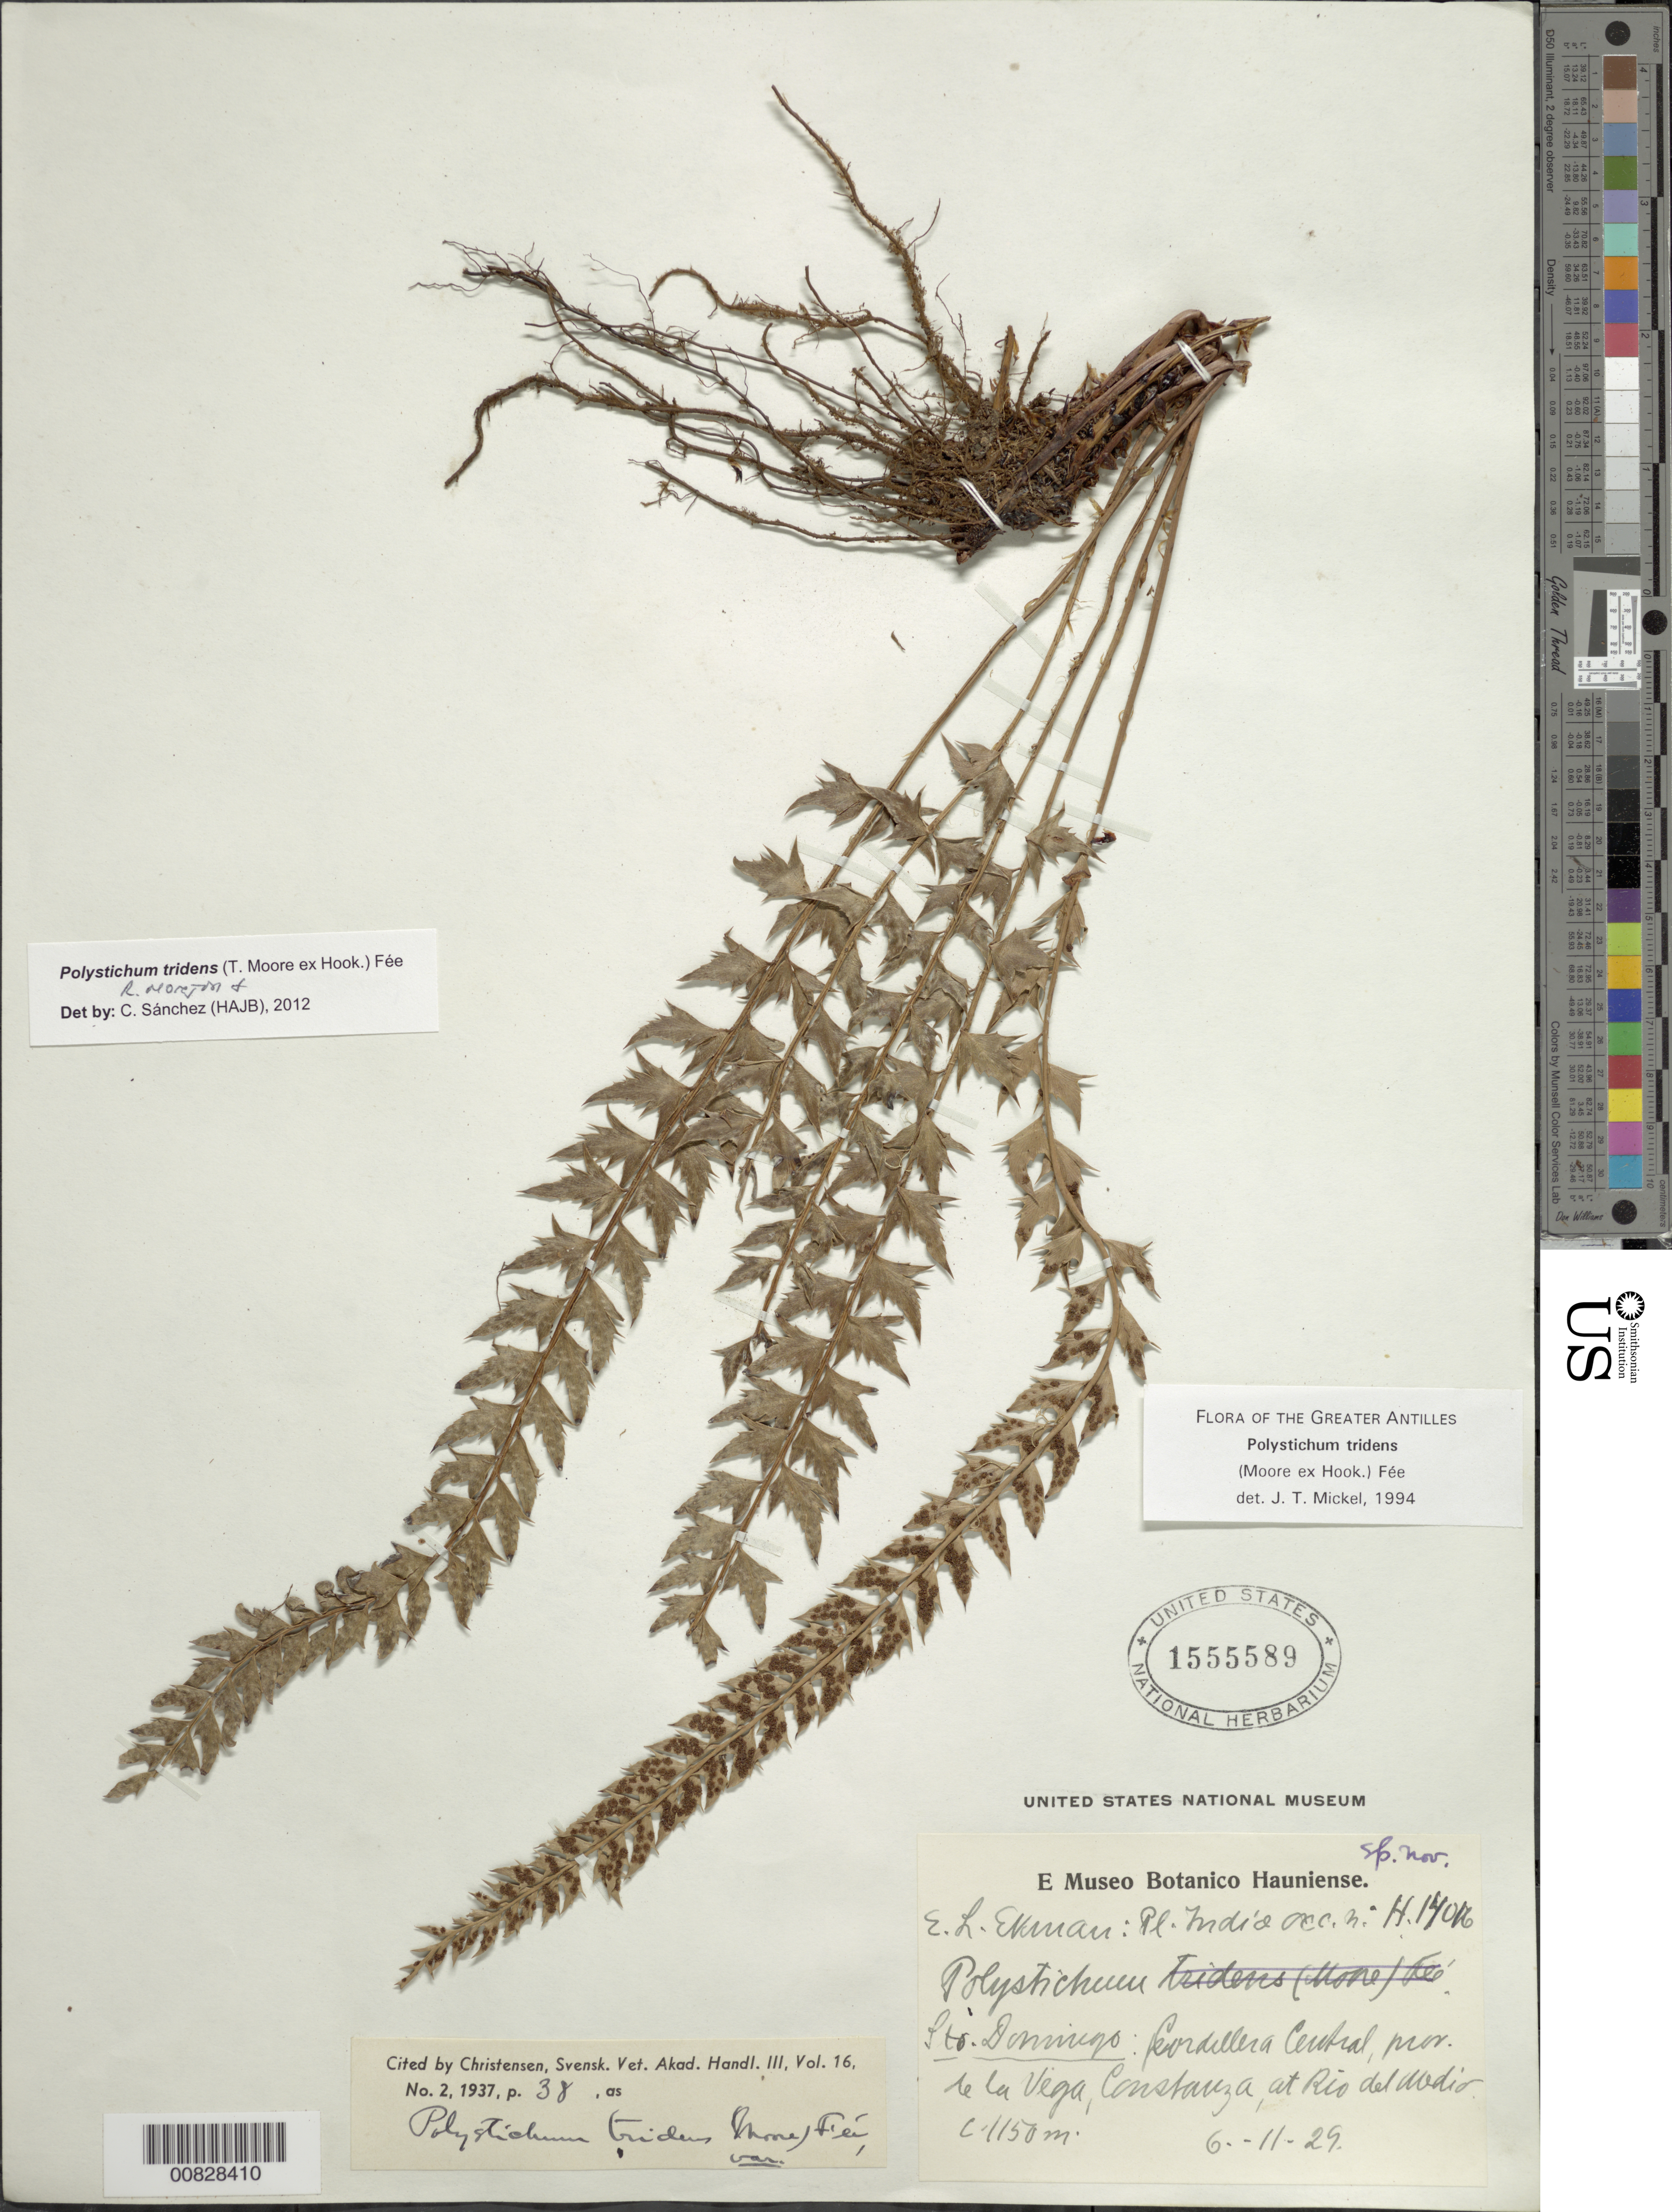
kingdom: Plantae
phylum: Tracheophyta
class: Polypodiopsida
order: Polypodiales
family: Dryopteridaceae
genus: Polystichum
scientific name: Polystichum tridens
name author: (Moore ex Hook.) Fée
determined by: Mickel, J. T., (NY), New York Botanical Garden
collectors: E. L. Ekman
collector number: H 14016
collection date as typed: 06 Nov 1929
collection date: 1929-11-06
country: Dominican Republic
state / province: La Vega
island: Hispaniola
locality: Cordillera Central, Constanza, at Río del Medio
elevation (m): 1150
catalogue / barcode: US 1555589